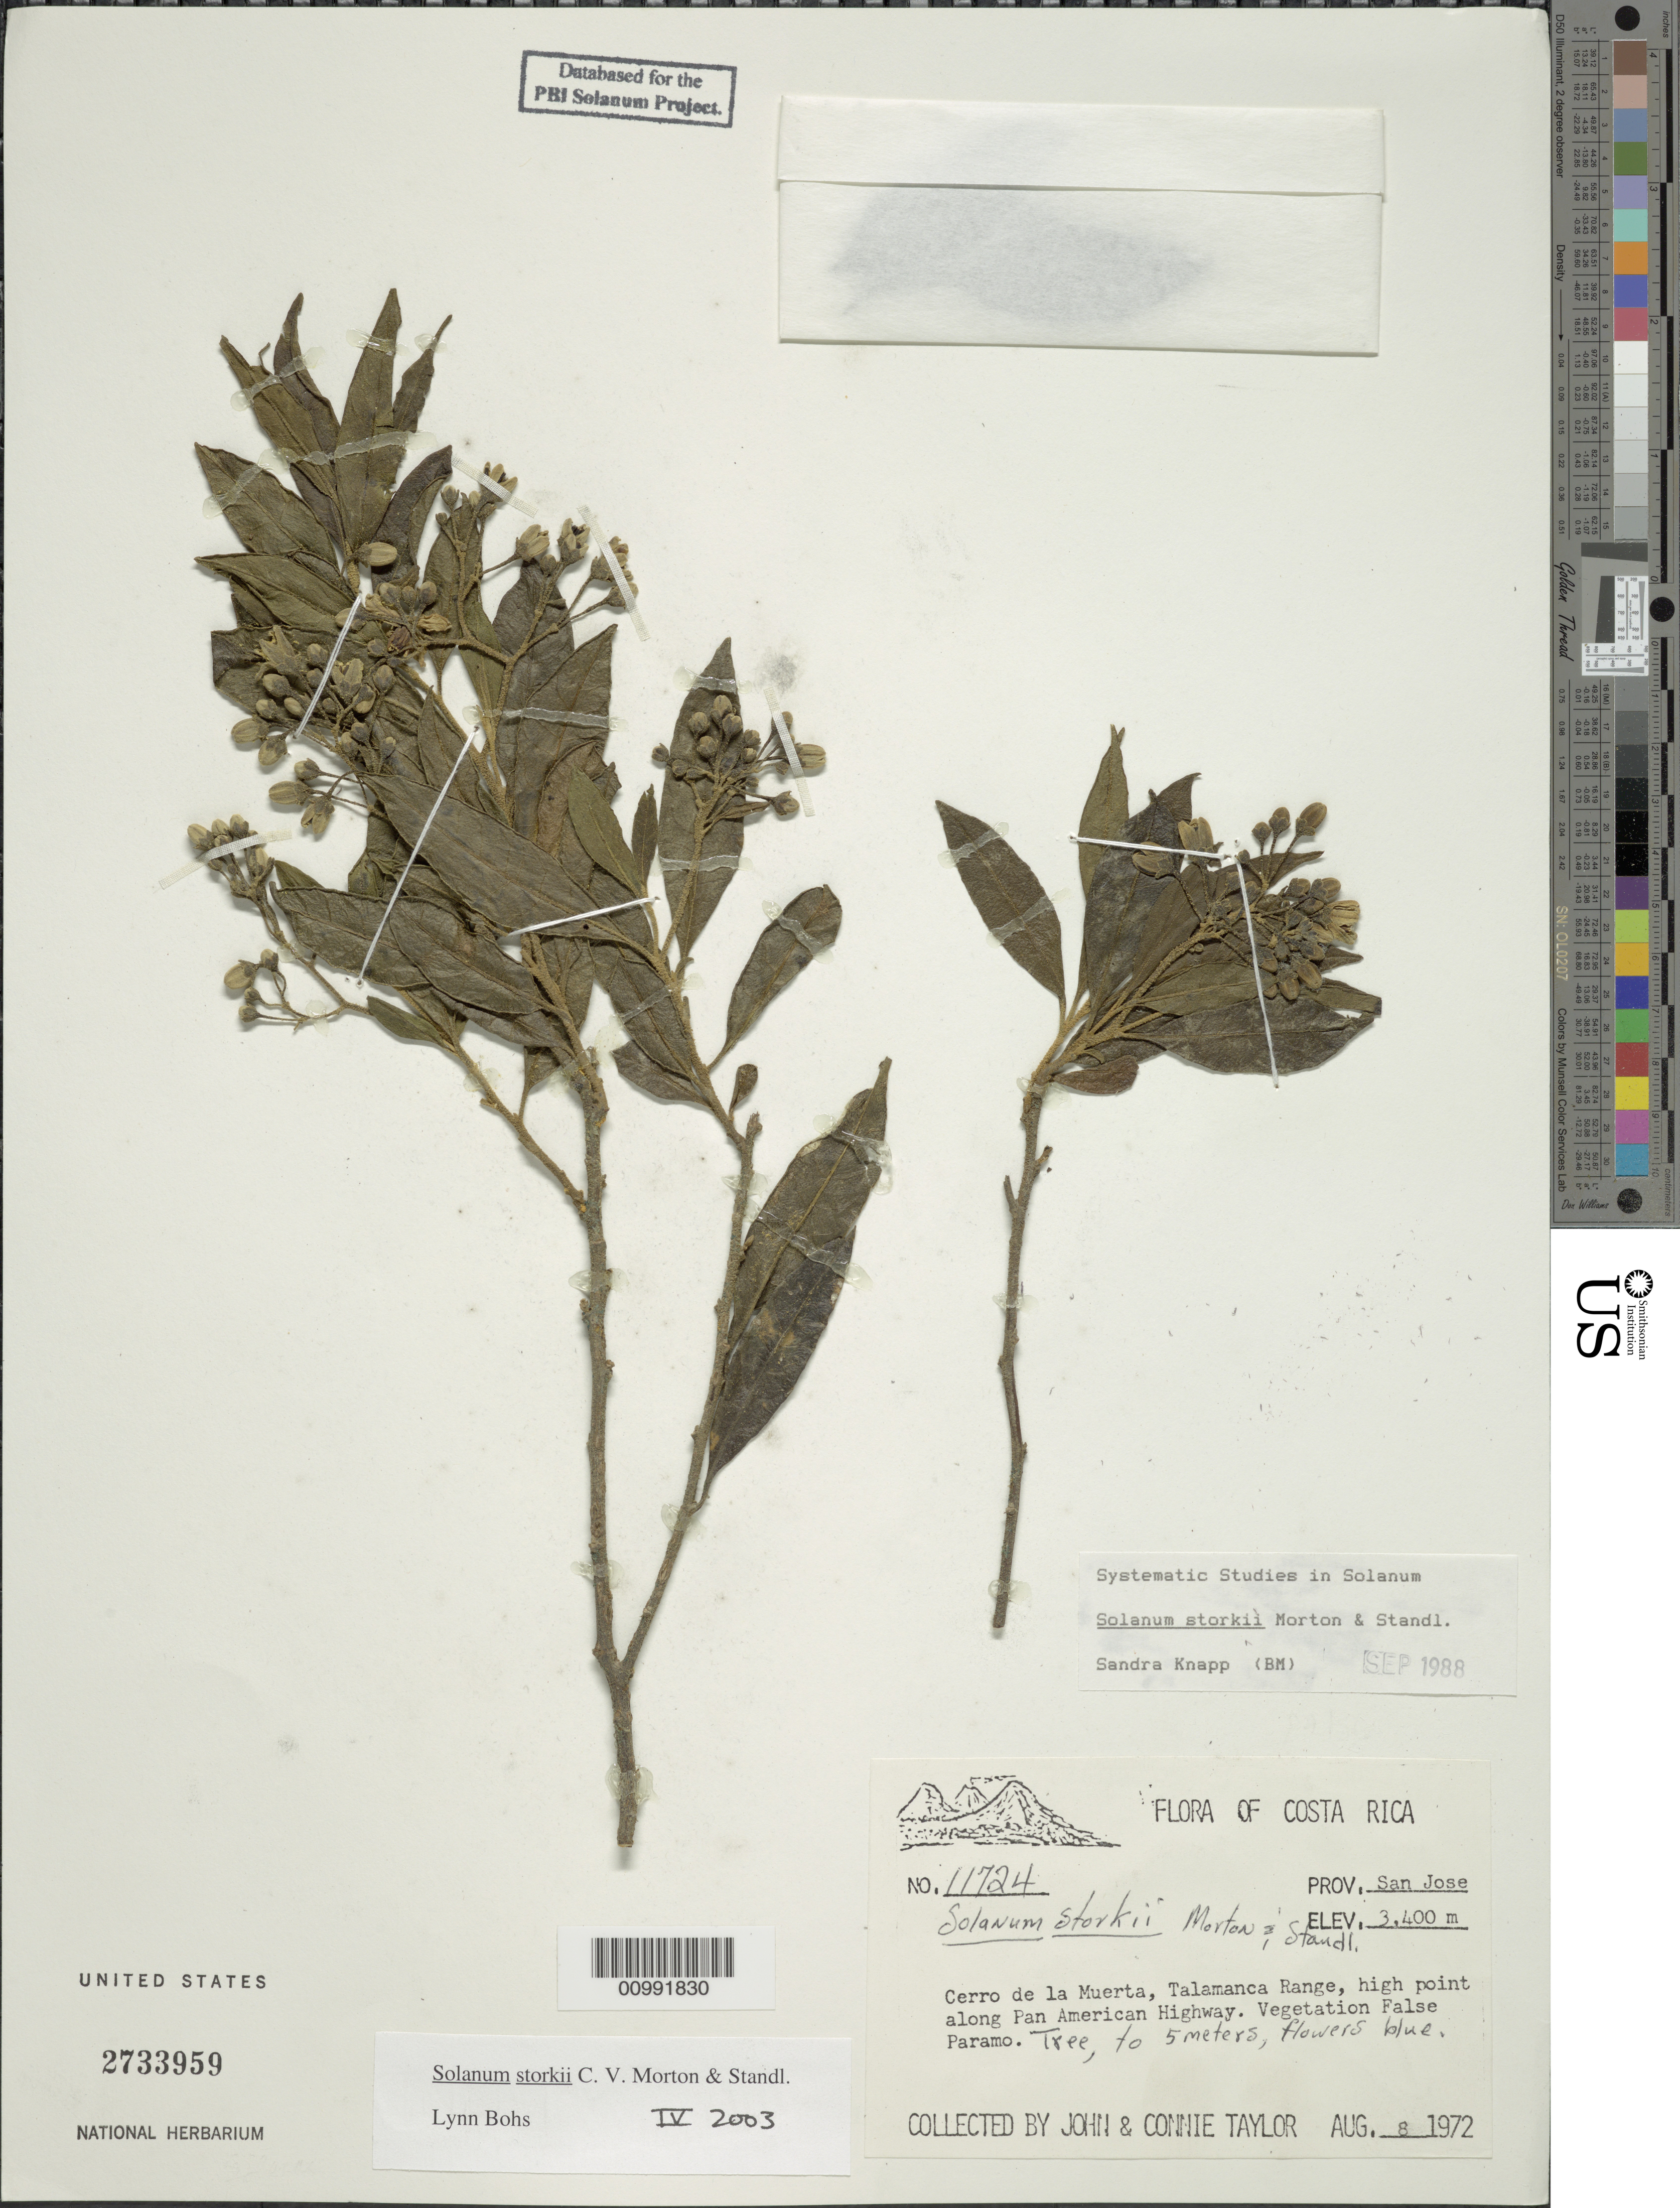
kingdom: Plantae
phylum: Tracheophyta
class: Magnoliopsida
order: Solanales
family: Solanaceae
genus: Solanum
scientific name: Solanum storkii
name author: C.V. Morton & Standl.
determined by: Bohs, L. A.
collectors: J. Taylor & C. Taylor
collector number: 11724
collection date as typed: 8 Aug 1972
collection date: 1972-08-08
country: Costa Rica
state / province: San José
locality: Cerro de la Muerte, Talamanca Range, high point along Pan American Highway.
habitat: Vegetation false paramo.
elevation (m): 3400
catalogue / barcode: US 2733959